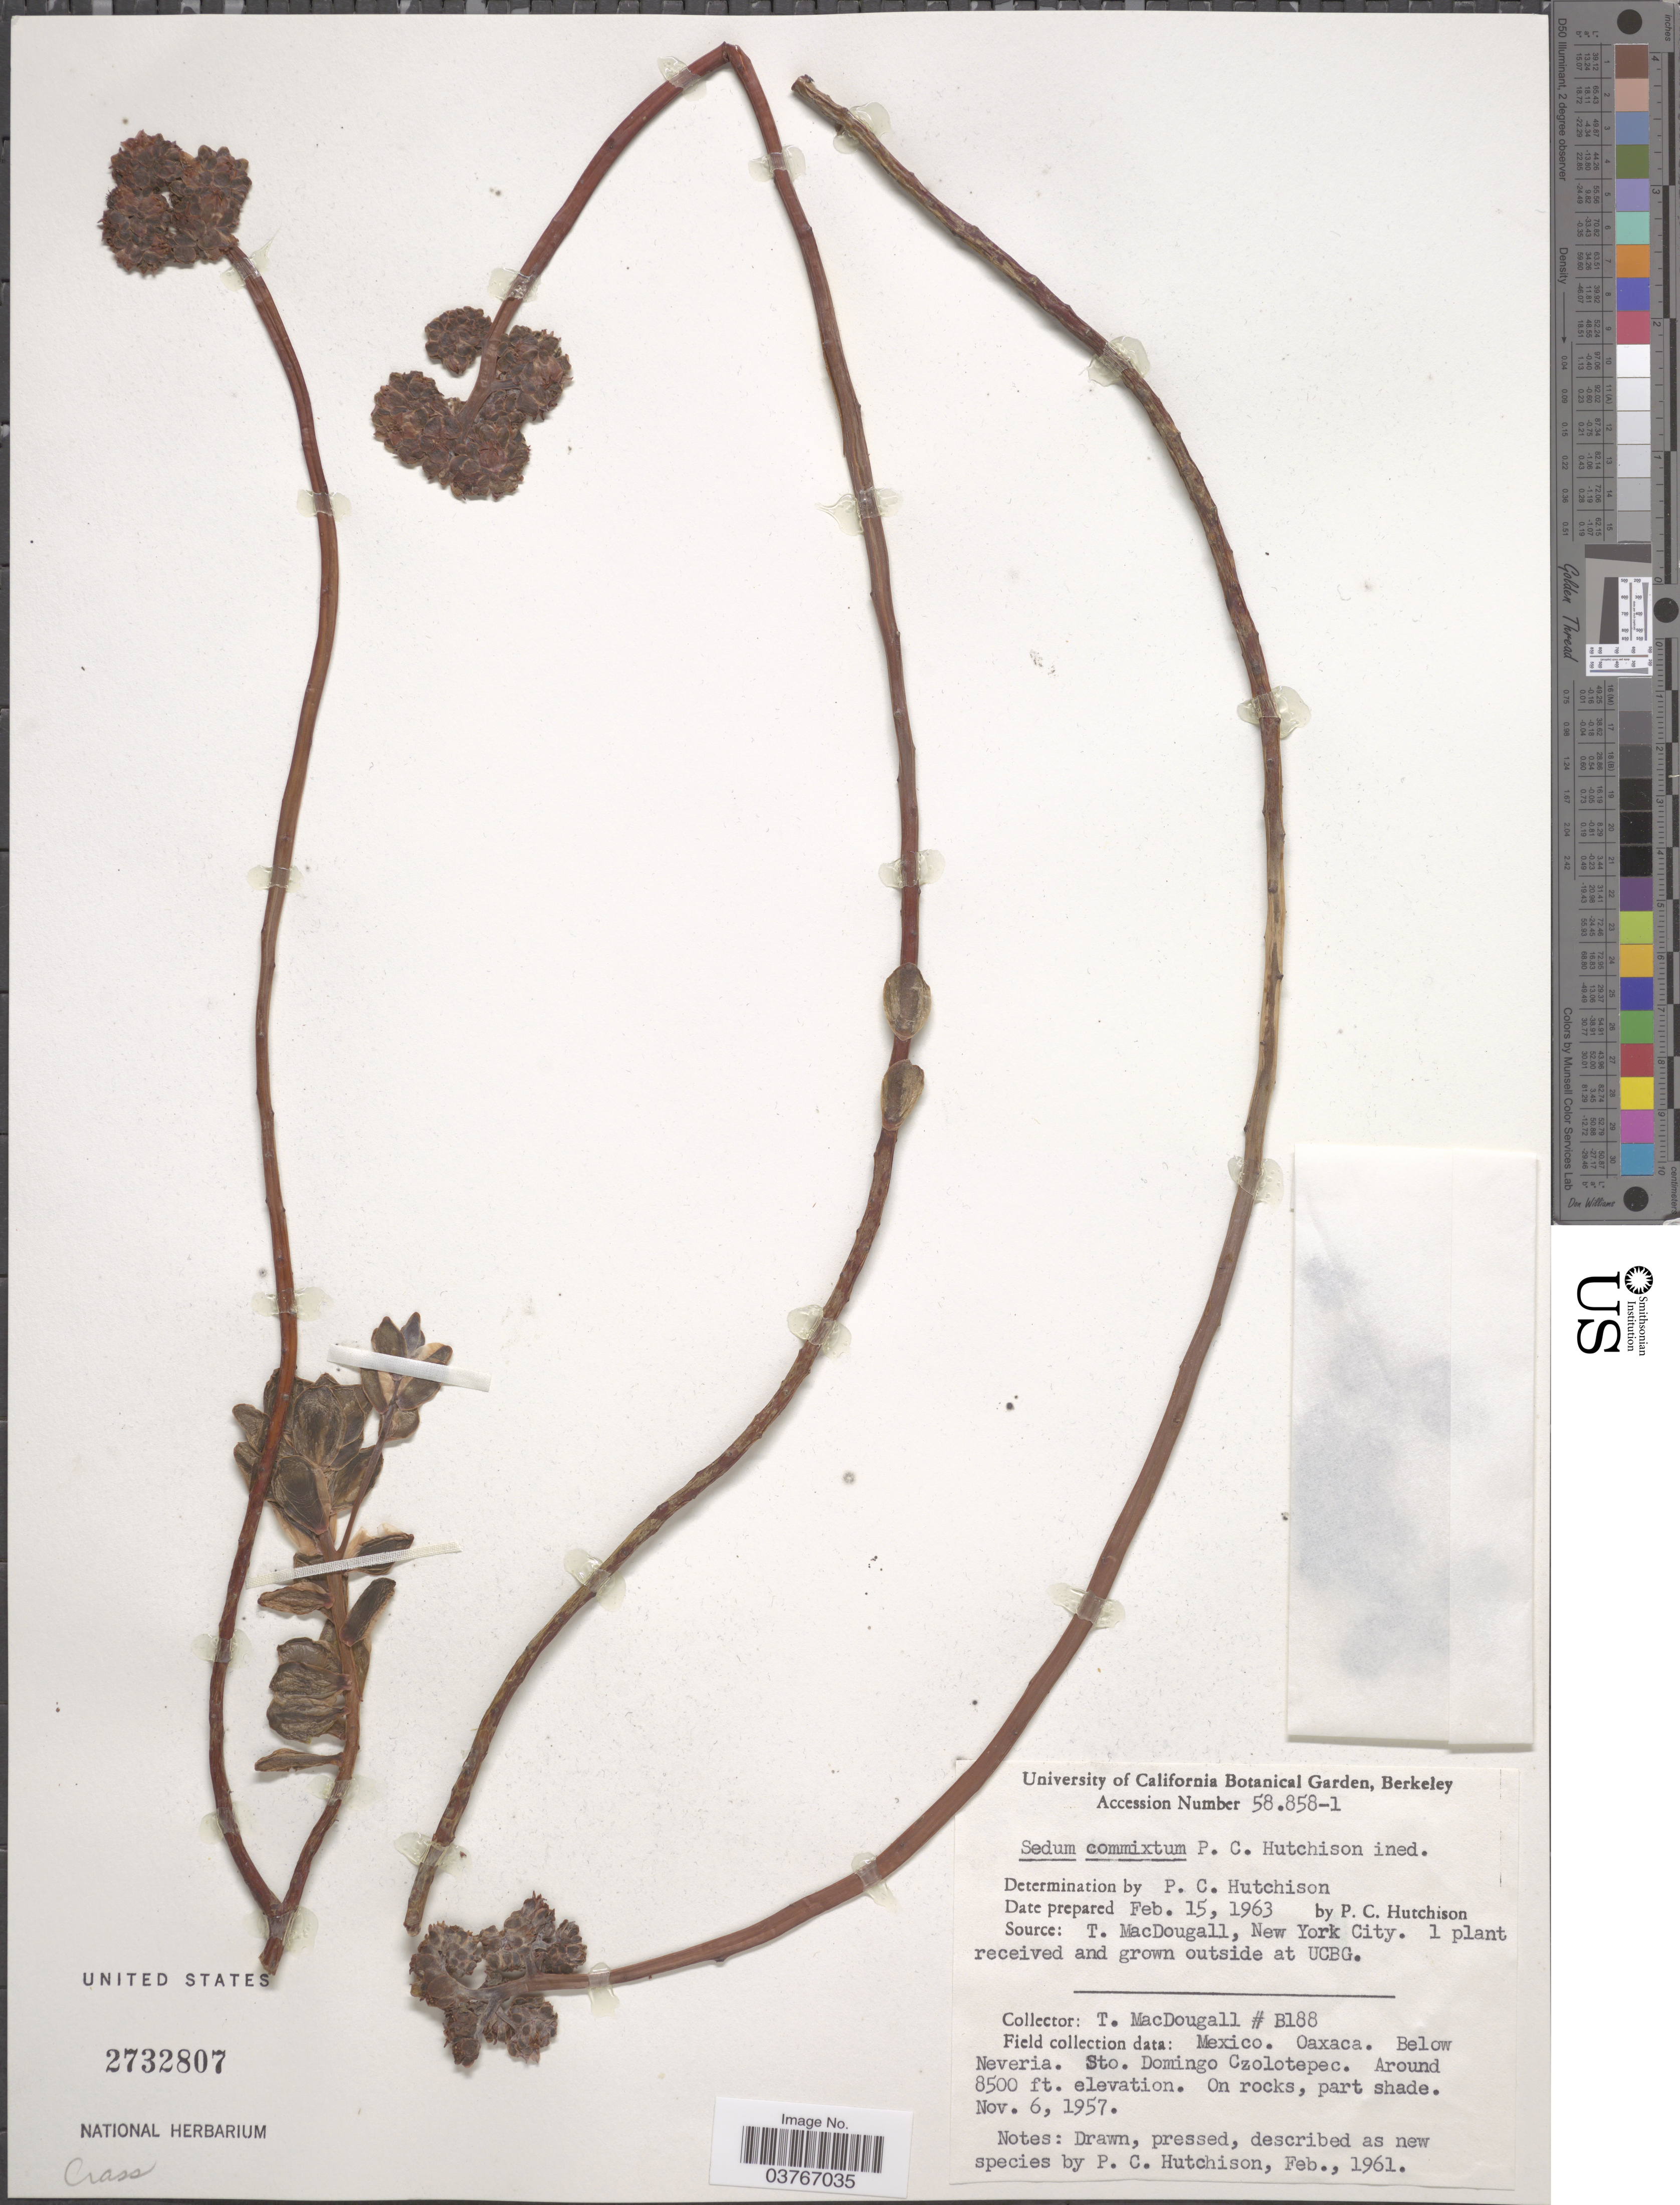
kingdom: Plantae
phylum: Tracheophyta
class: Magnoliopsida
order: Saxifragales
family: Crassulaceae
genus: Sedum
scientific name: Sedum commixtum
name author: Moran & Hutchison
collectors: P. C. Hutchison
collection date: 1963-02-15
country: United States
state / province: California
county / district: Alameda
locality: University of California Botanical Garden, Berkeley.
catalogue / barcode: US 2732807